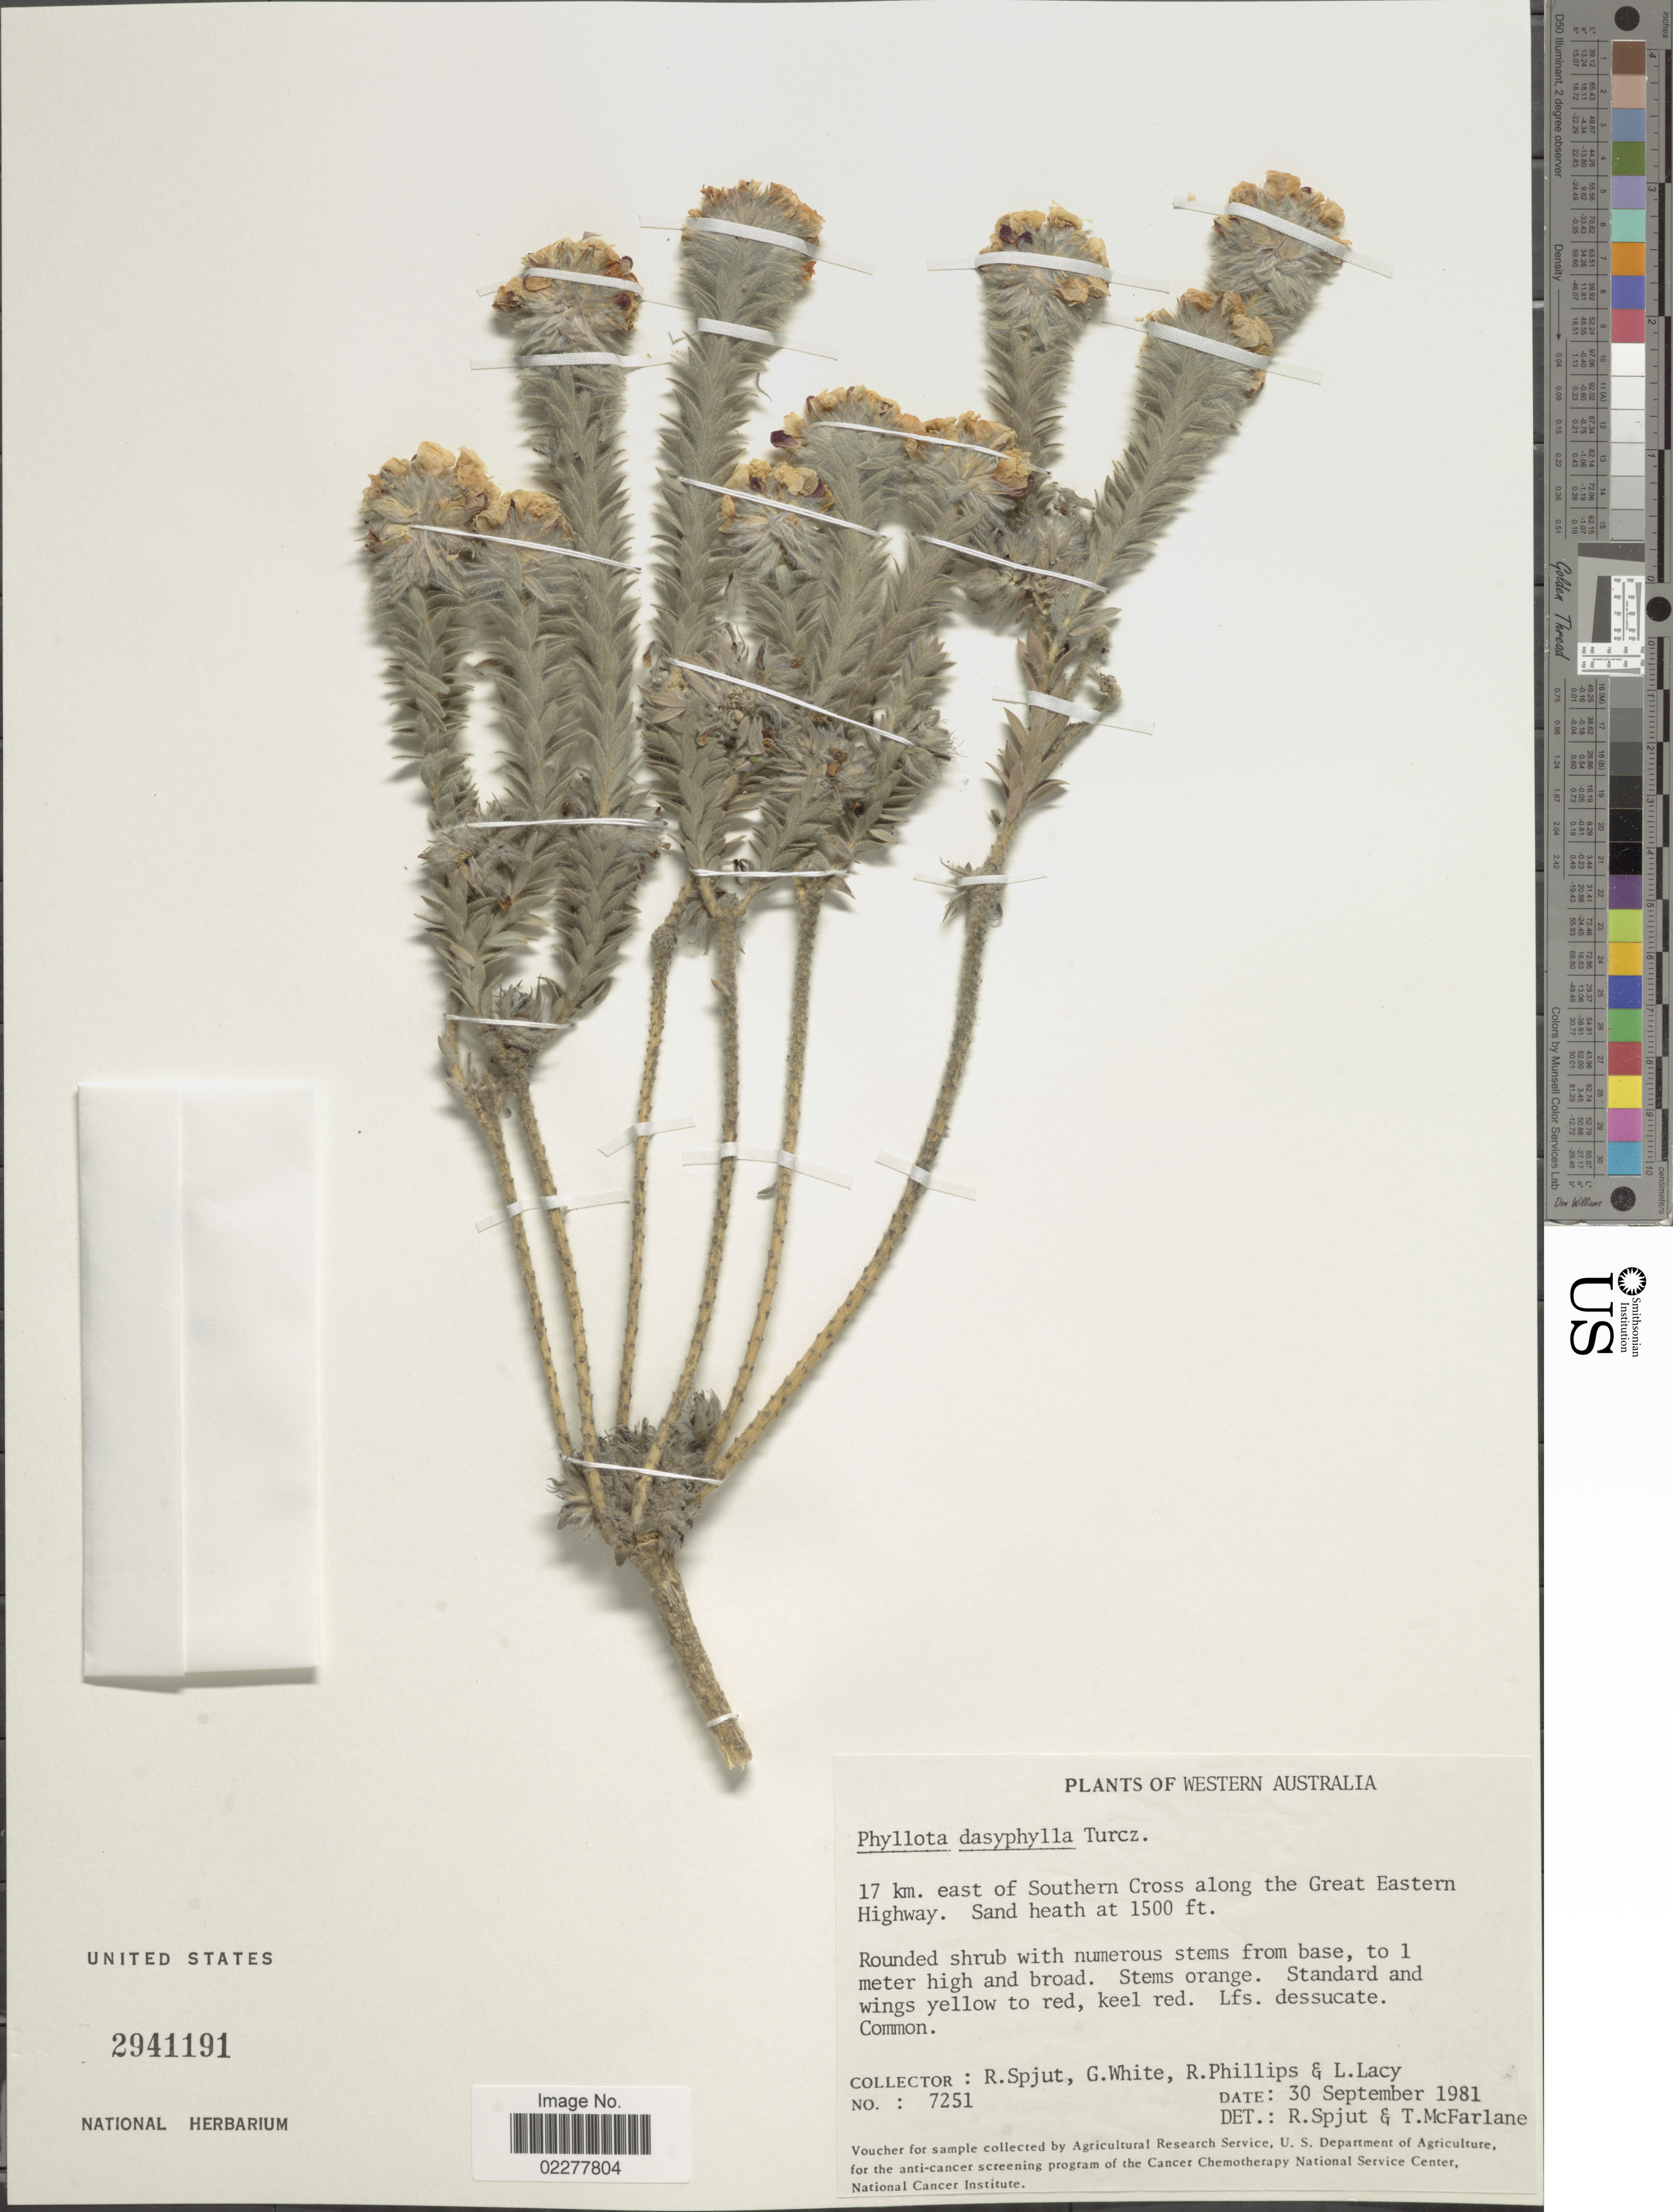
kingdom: Plantae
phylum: Tracheophyta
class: Magnoliopsida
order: Fabales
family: Fabaceae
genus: Urodon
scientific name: Urodon dasyphyllus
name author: Turcz.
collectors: R. Spjut, G. White, R. Phillips & L. Lacy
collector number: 7251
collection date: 1981-09-30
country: Australia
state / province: Western Australia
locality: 17 km. east of Southern Cross along the Great Eastern Highway. Sand heath.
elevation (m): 457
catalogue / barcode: US 2941191